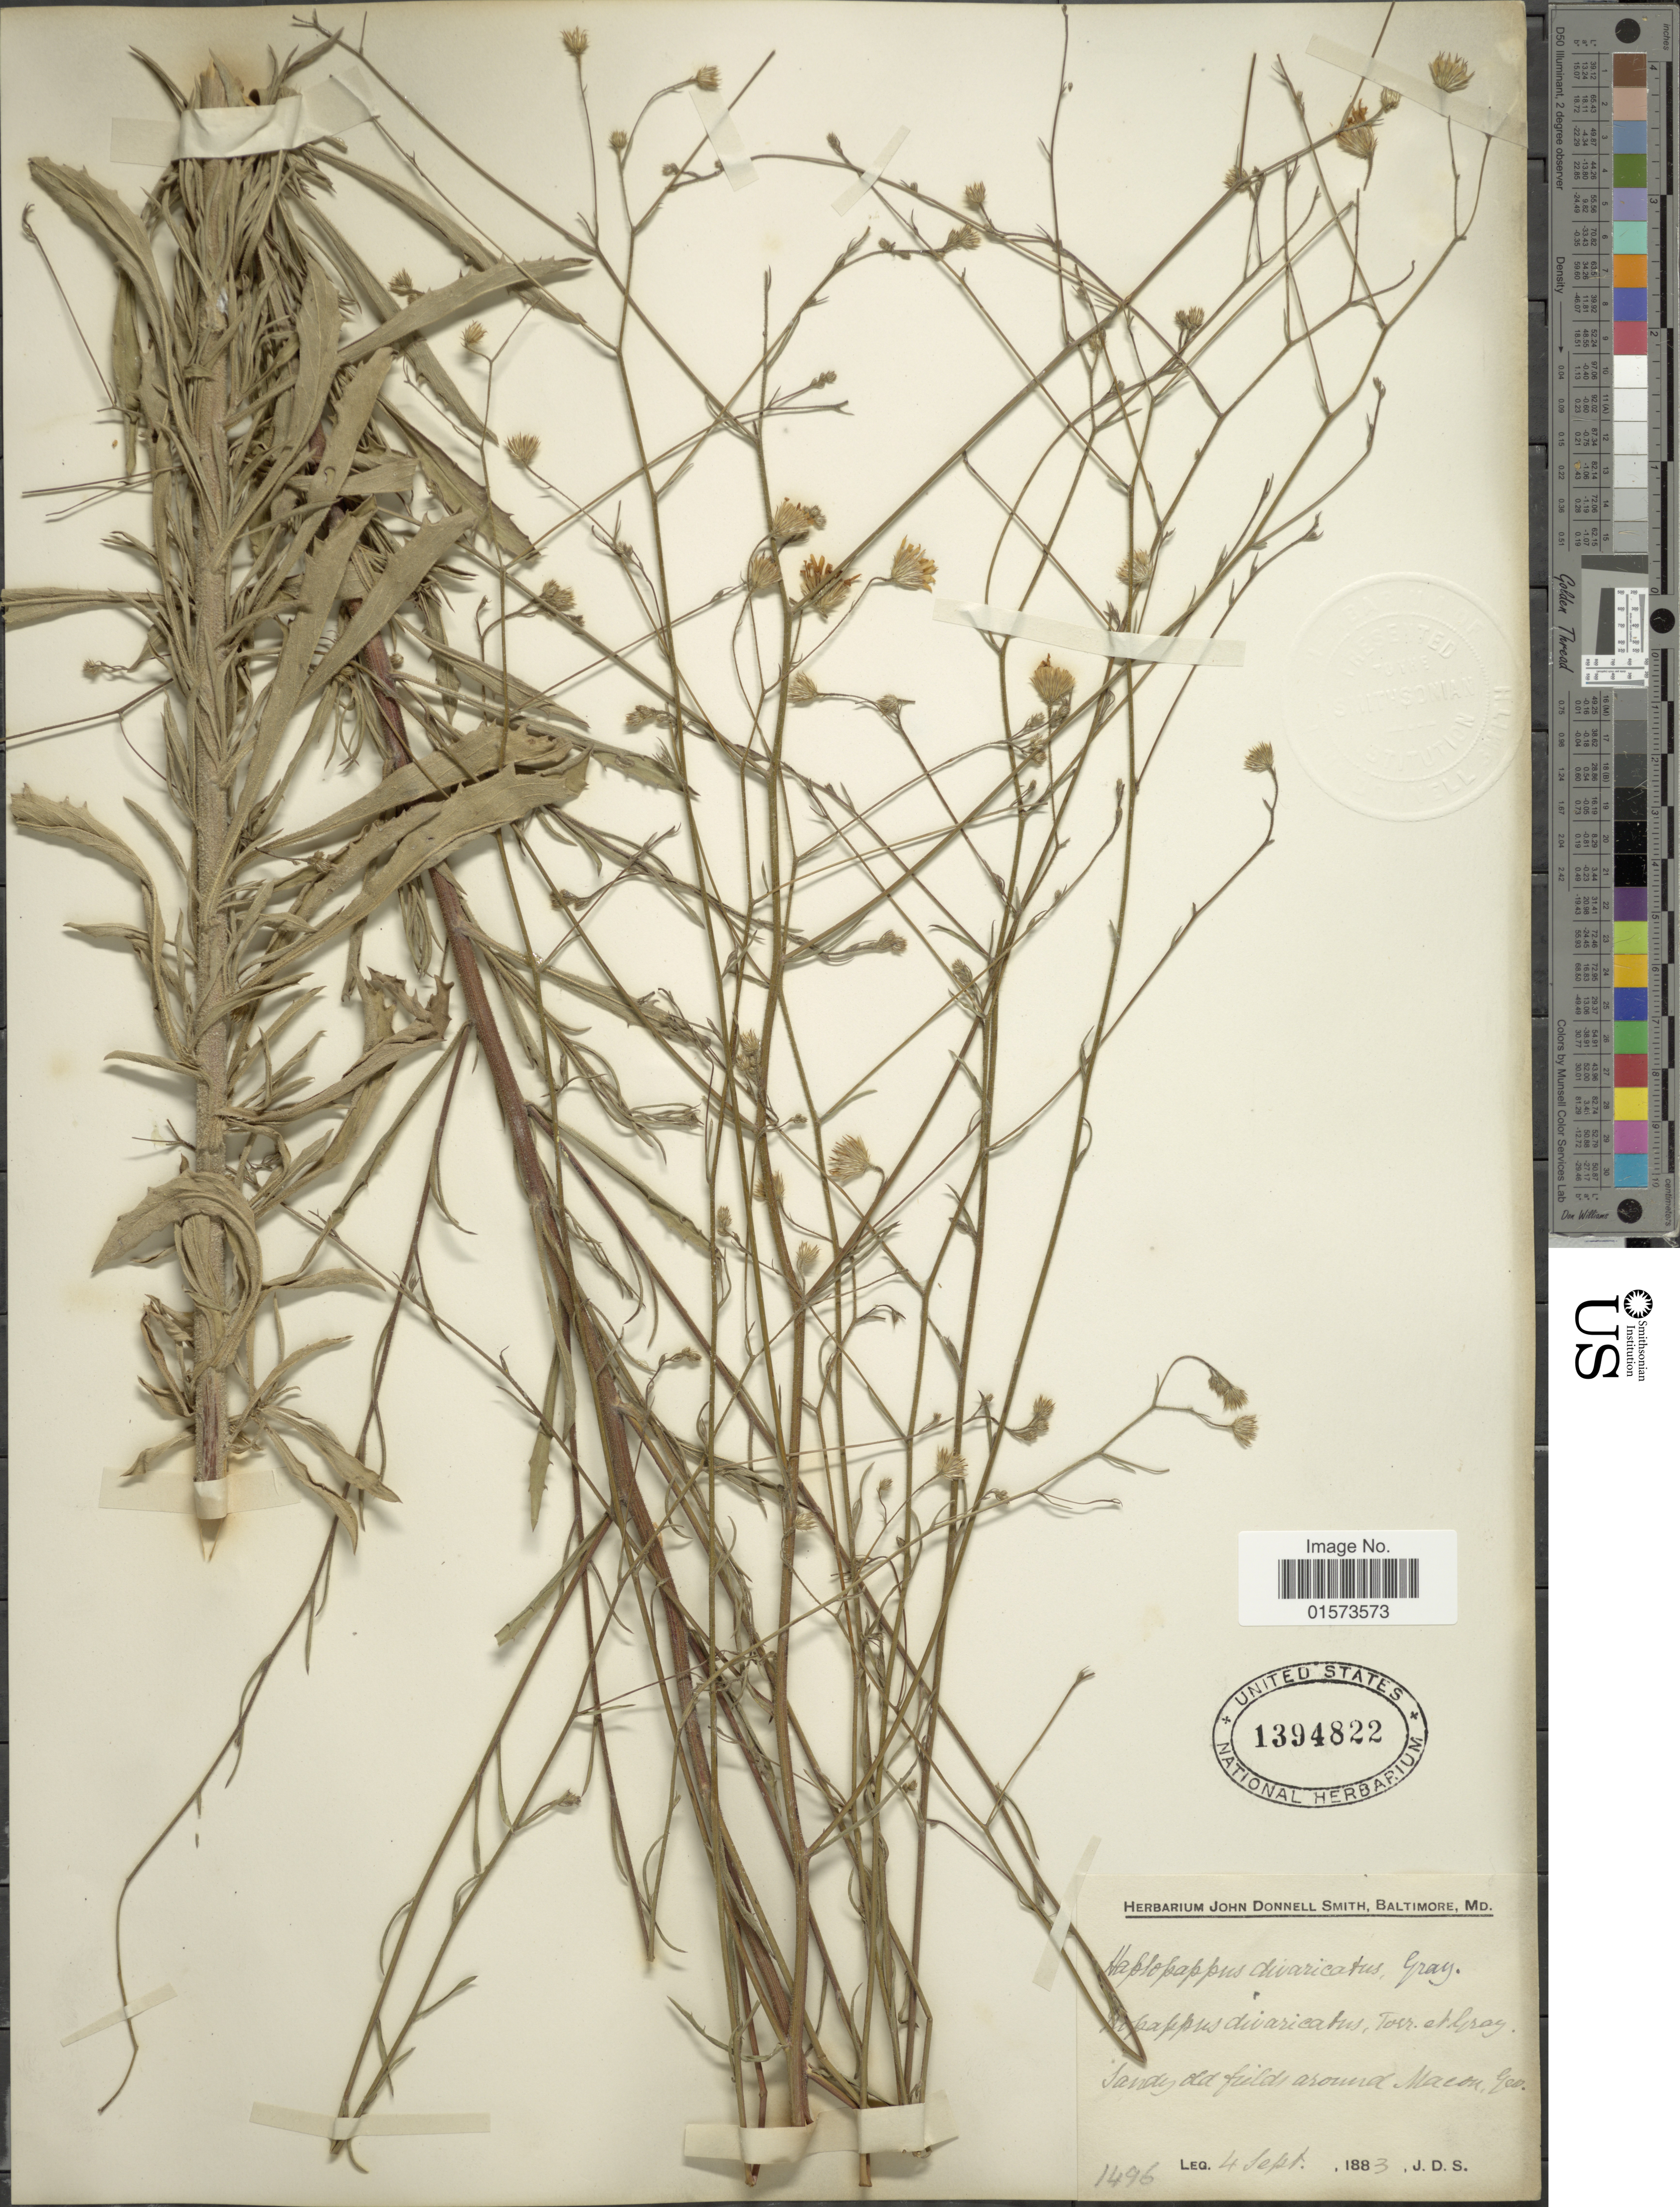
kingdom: Plantae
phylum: Tracheophyta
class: Magnoliopsida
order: Asterales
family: Asteraceae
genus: Croptilon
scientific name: Croptilon divaricatum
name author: (Nutt.) Raf.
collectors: J. Donnell Smith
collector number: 1496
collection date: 1883-09-04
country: United States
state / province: Georgia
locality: Sandy old fields around Macon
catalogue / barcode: US 1394822